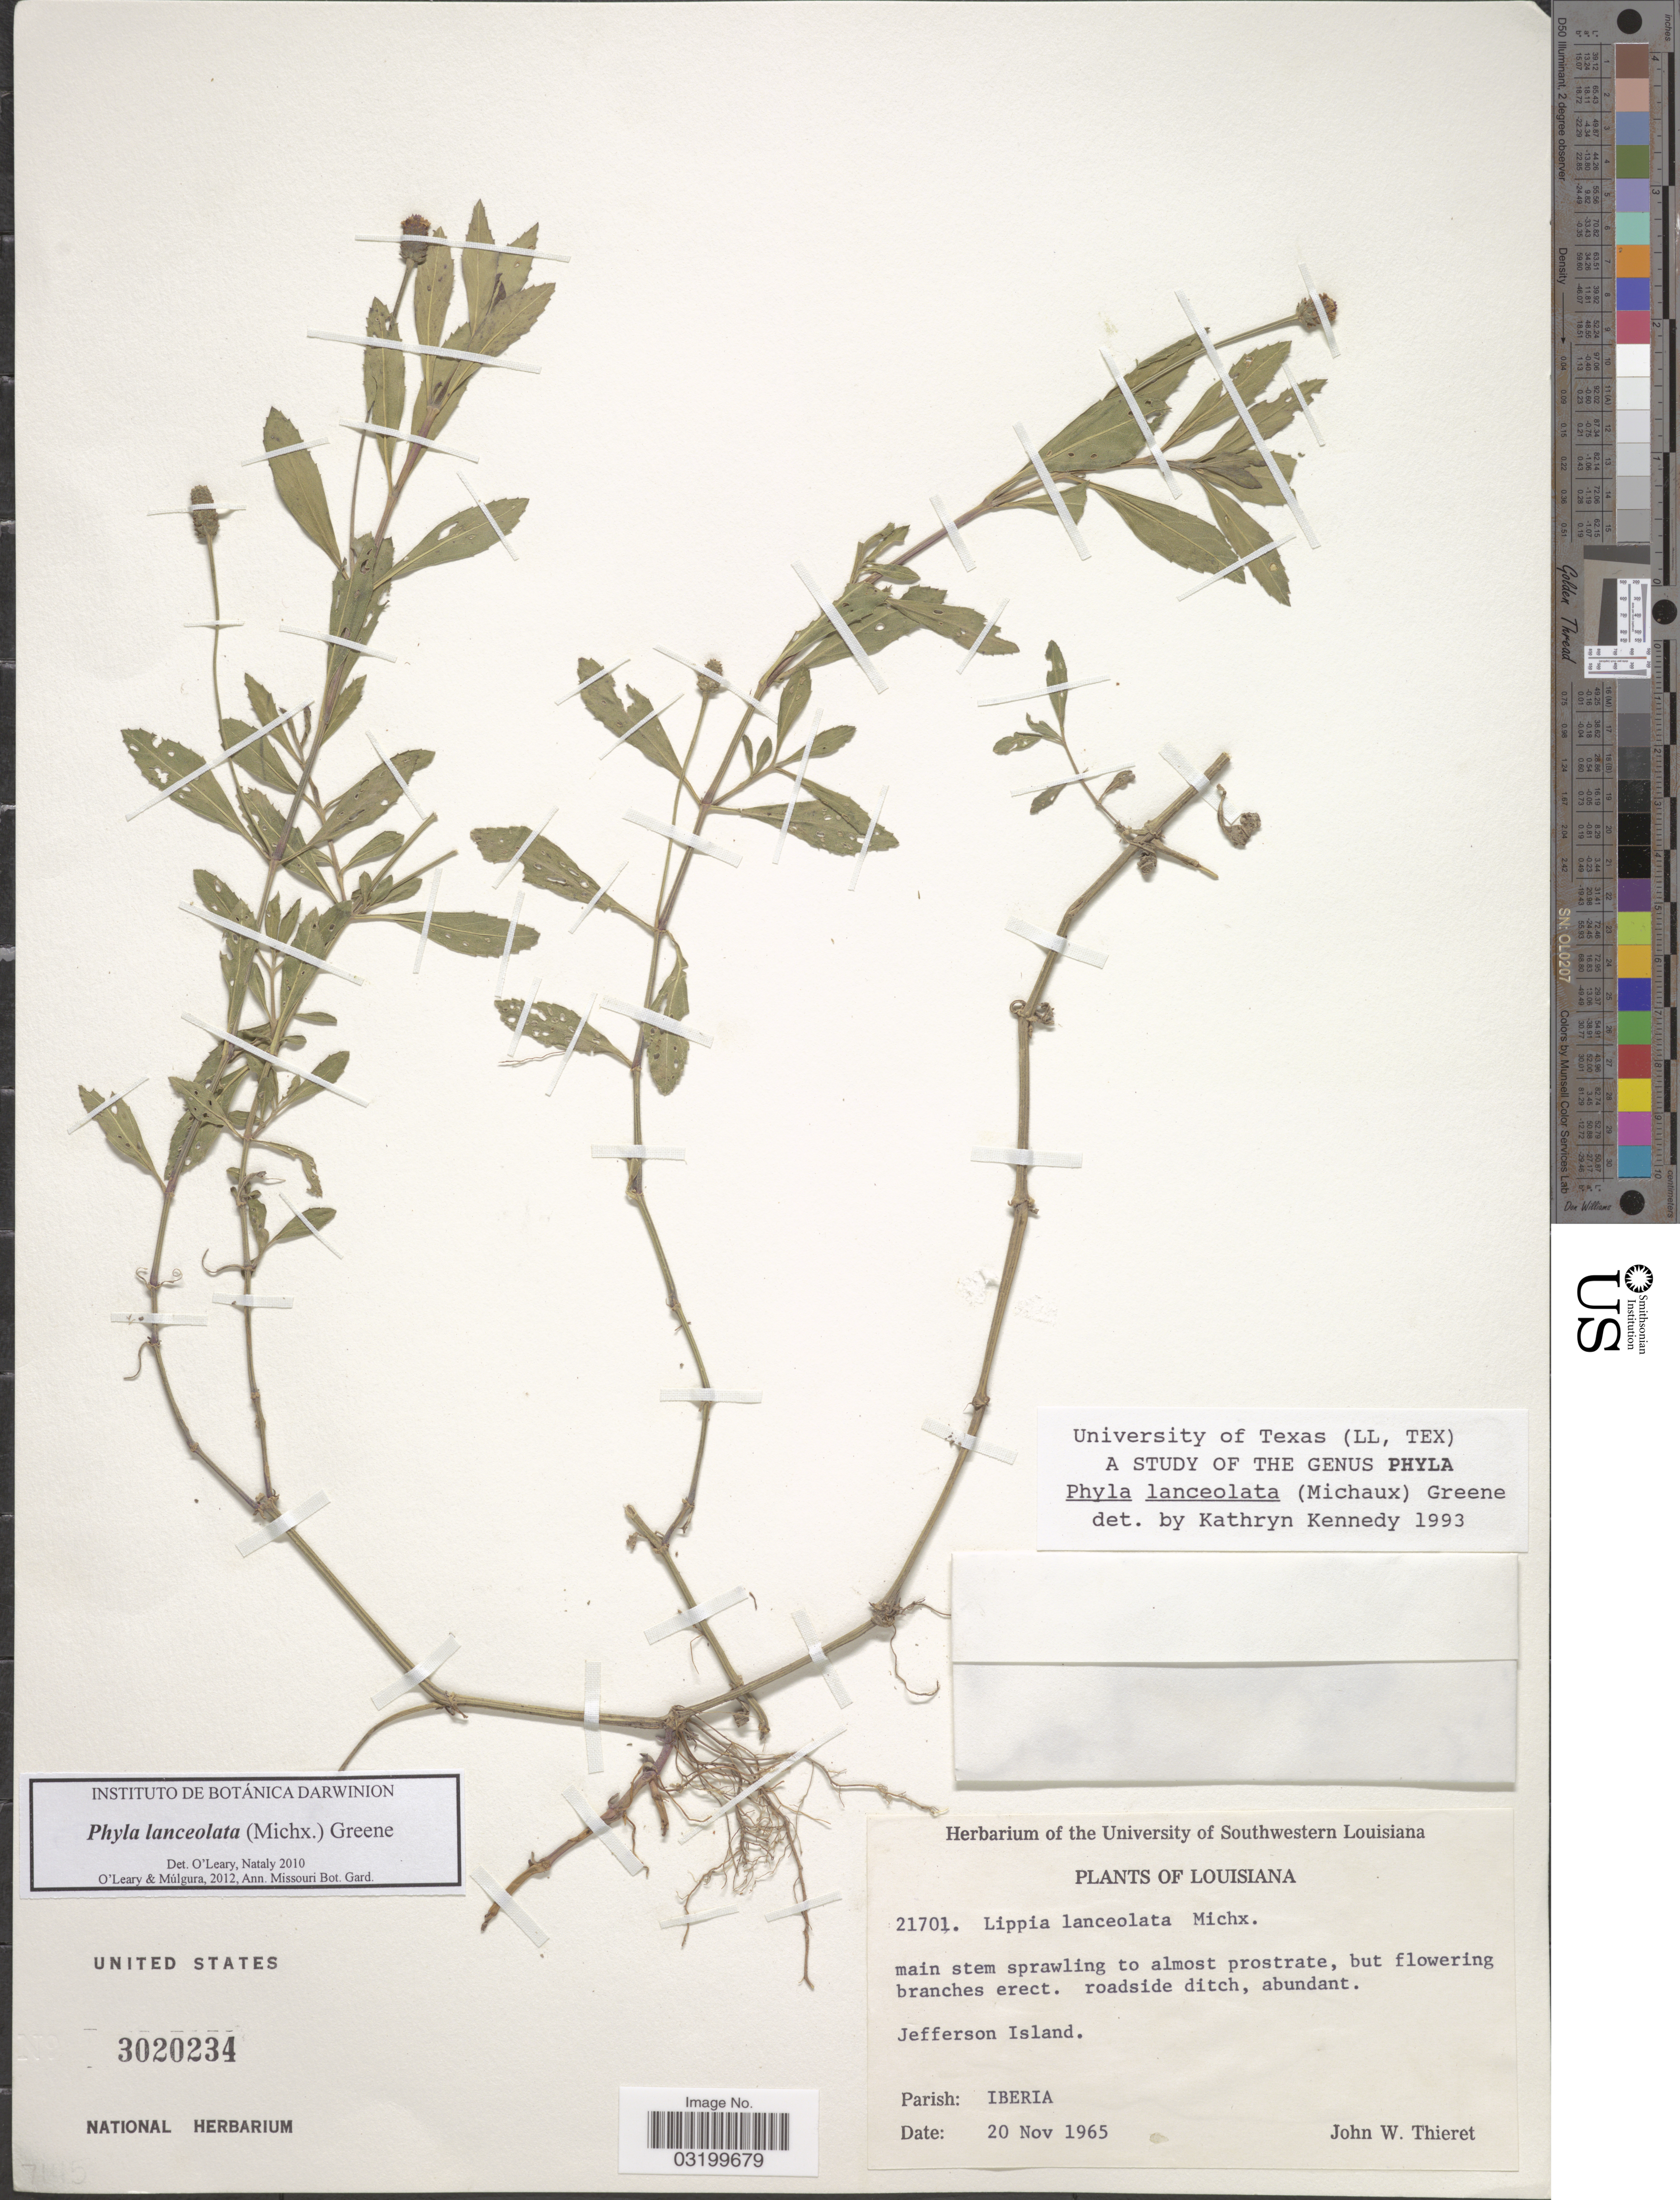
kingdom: Plantae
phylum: Tracheophyta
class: Magnoliopsida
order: Lamiales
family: Verbenaceae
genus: Phyla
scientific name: Phyla lanceolata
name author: (Michx.) Greene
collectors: J. W. Thieret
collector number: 21701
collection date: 1965-11-20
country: United States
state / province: Louisiana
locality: Roadside ditch. Jefferson Island. Parish: Iberia.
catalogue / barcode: US 3020234